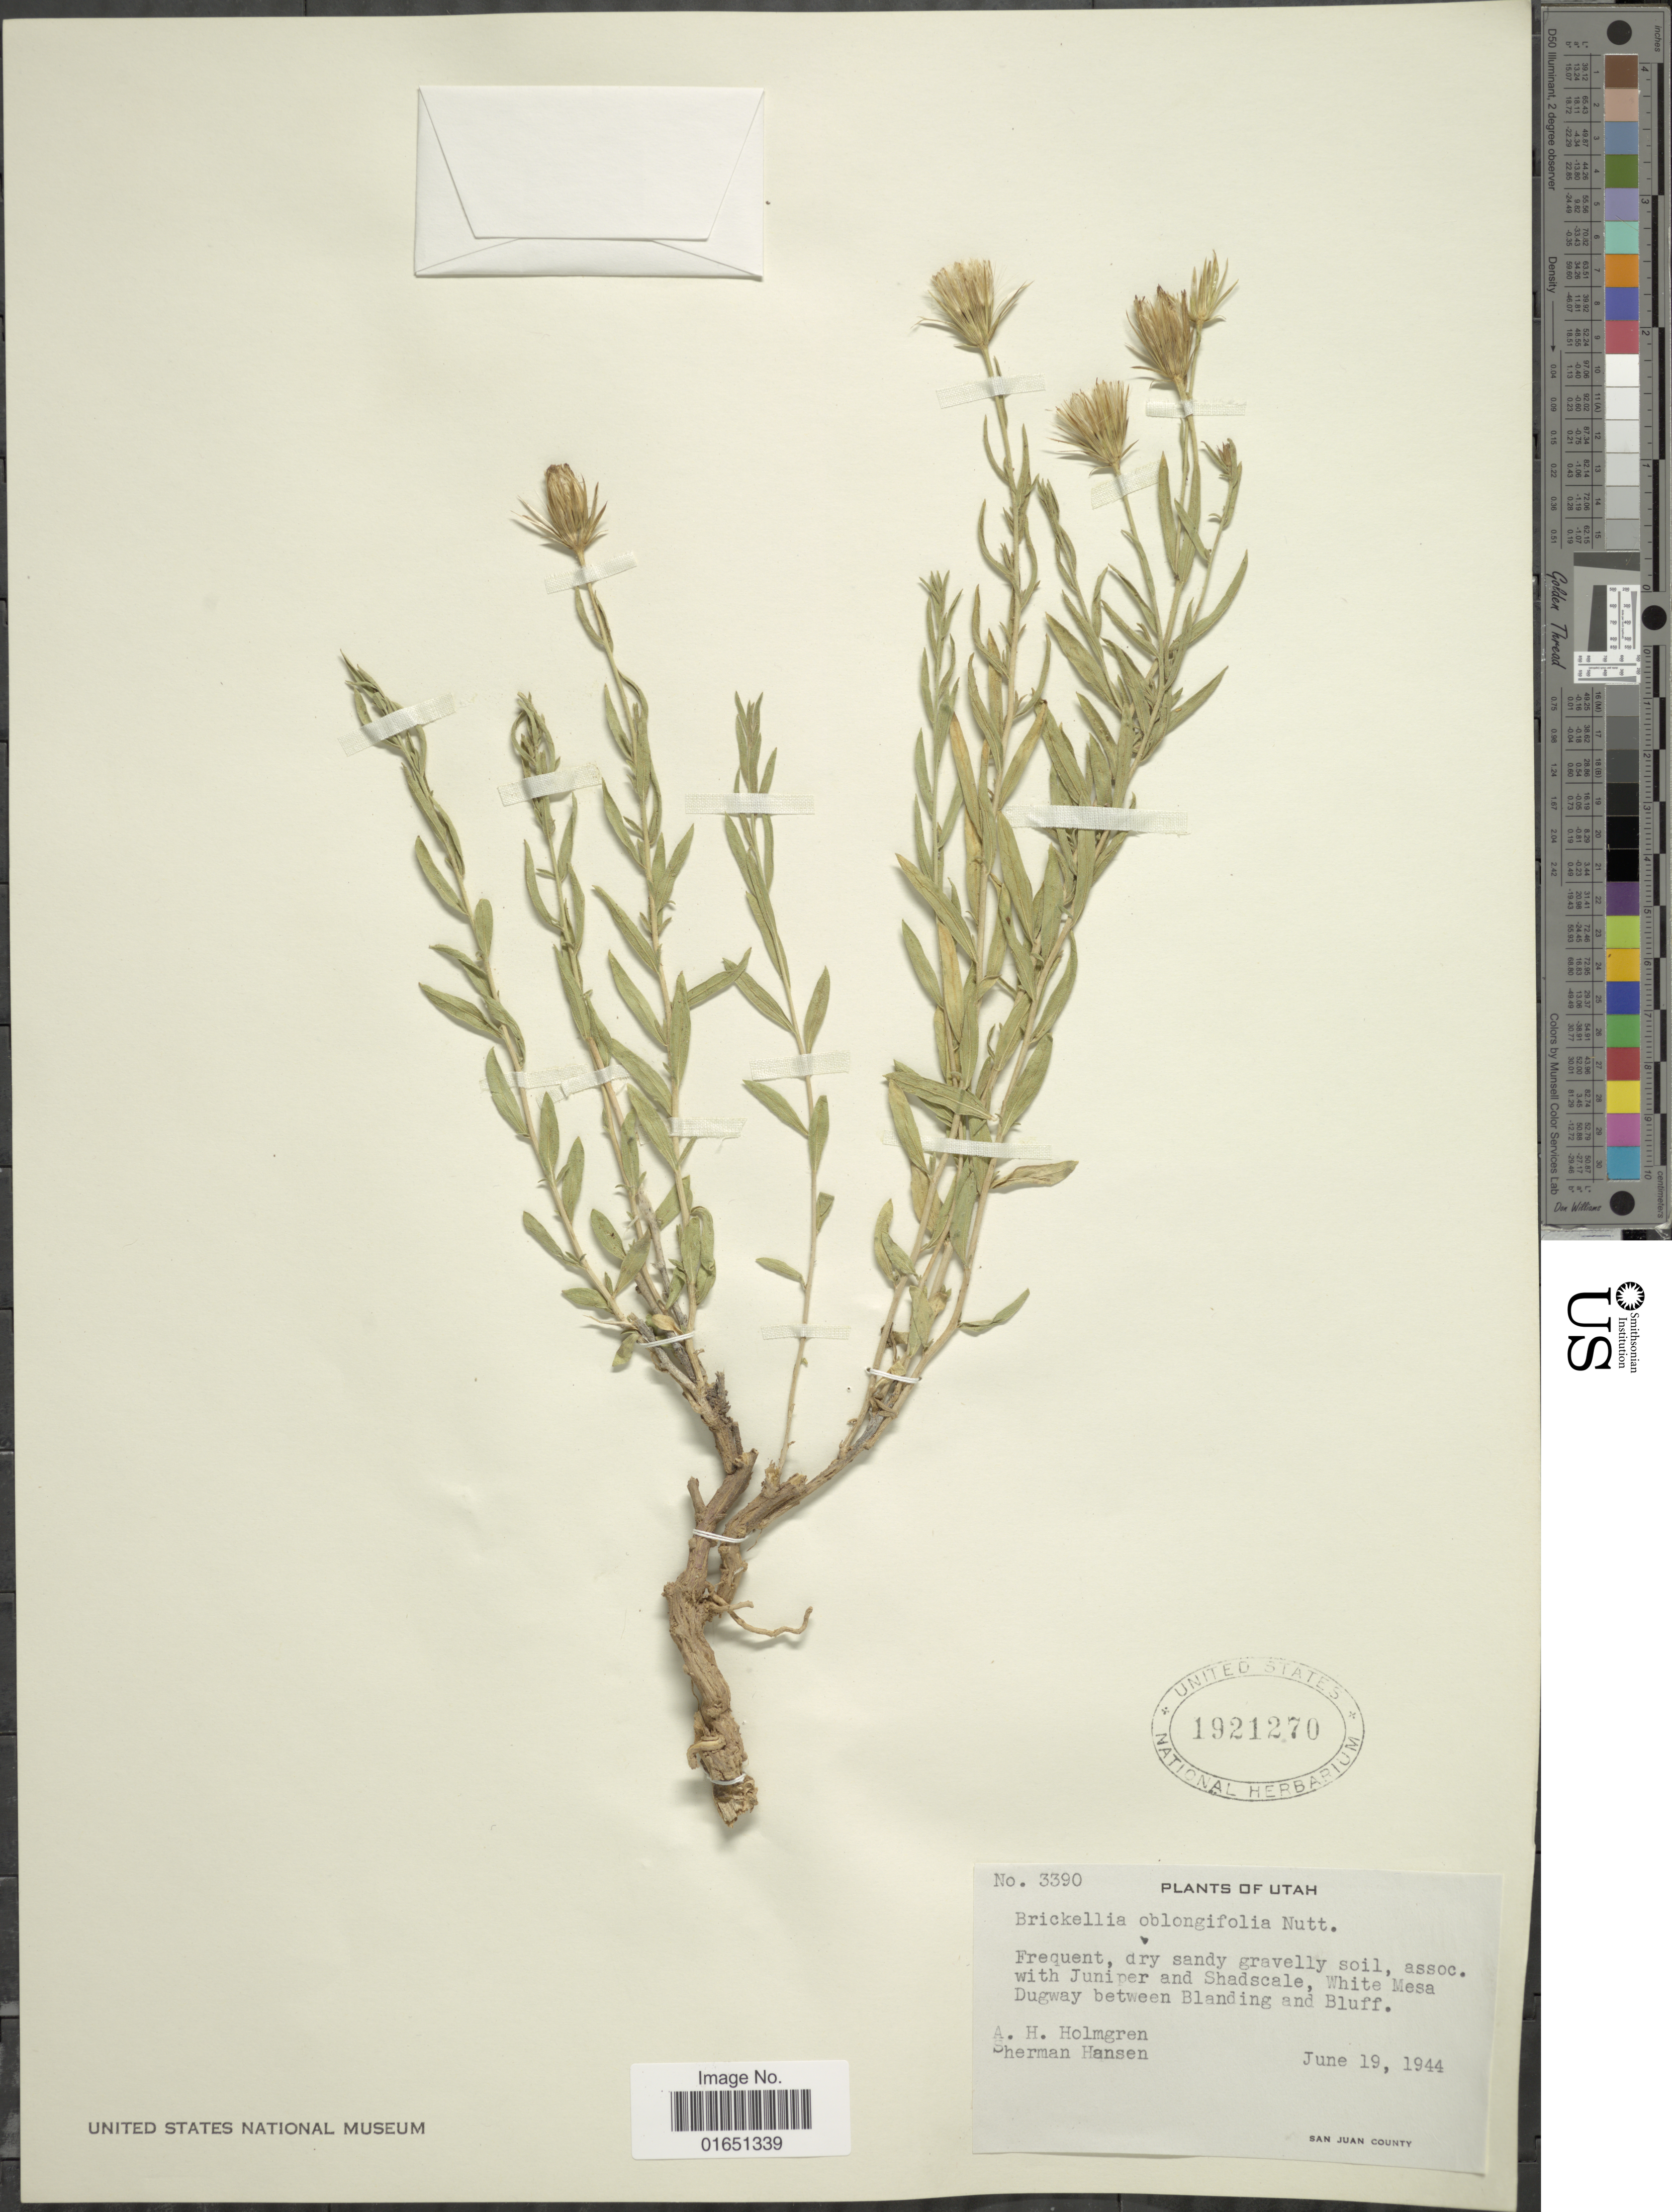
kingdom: Plantae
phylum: Tracheophyta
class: Magnoliopsida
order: Asterales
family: Asteraceae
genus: Brickellia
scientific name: Brickellia oblongifolia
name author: Nutt.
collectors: A. H. Holmgren & S. Hansen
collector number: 3390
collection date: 1944-06-19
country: United States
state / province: Utah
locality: Assoc. with Juniper and Shadscale, White Mesa Dugway between Blanding and Bluff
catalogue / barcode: US 1921270